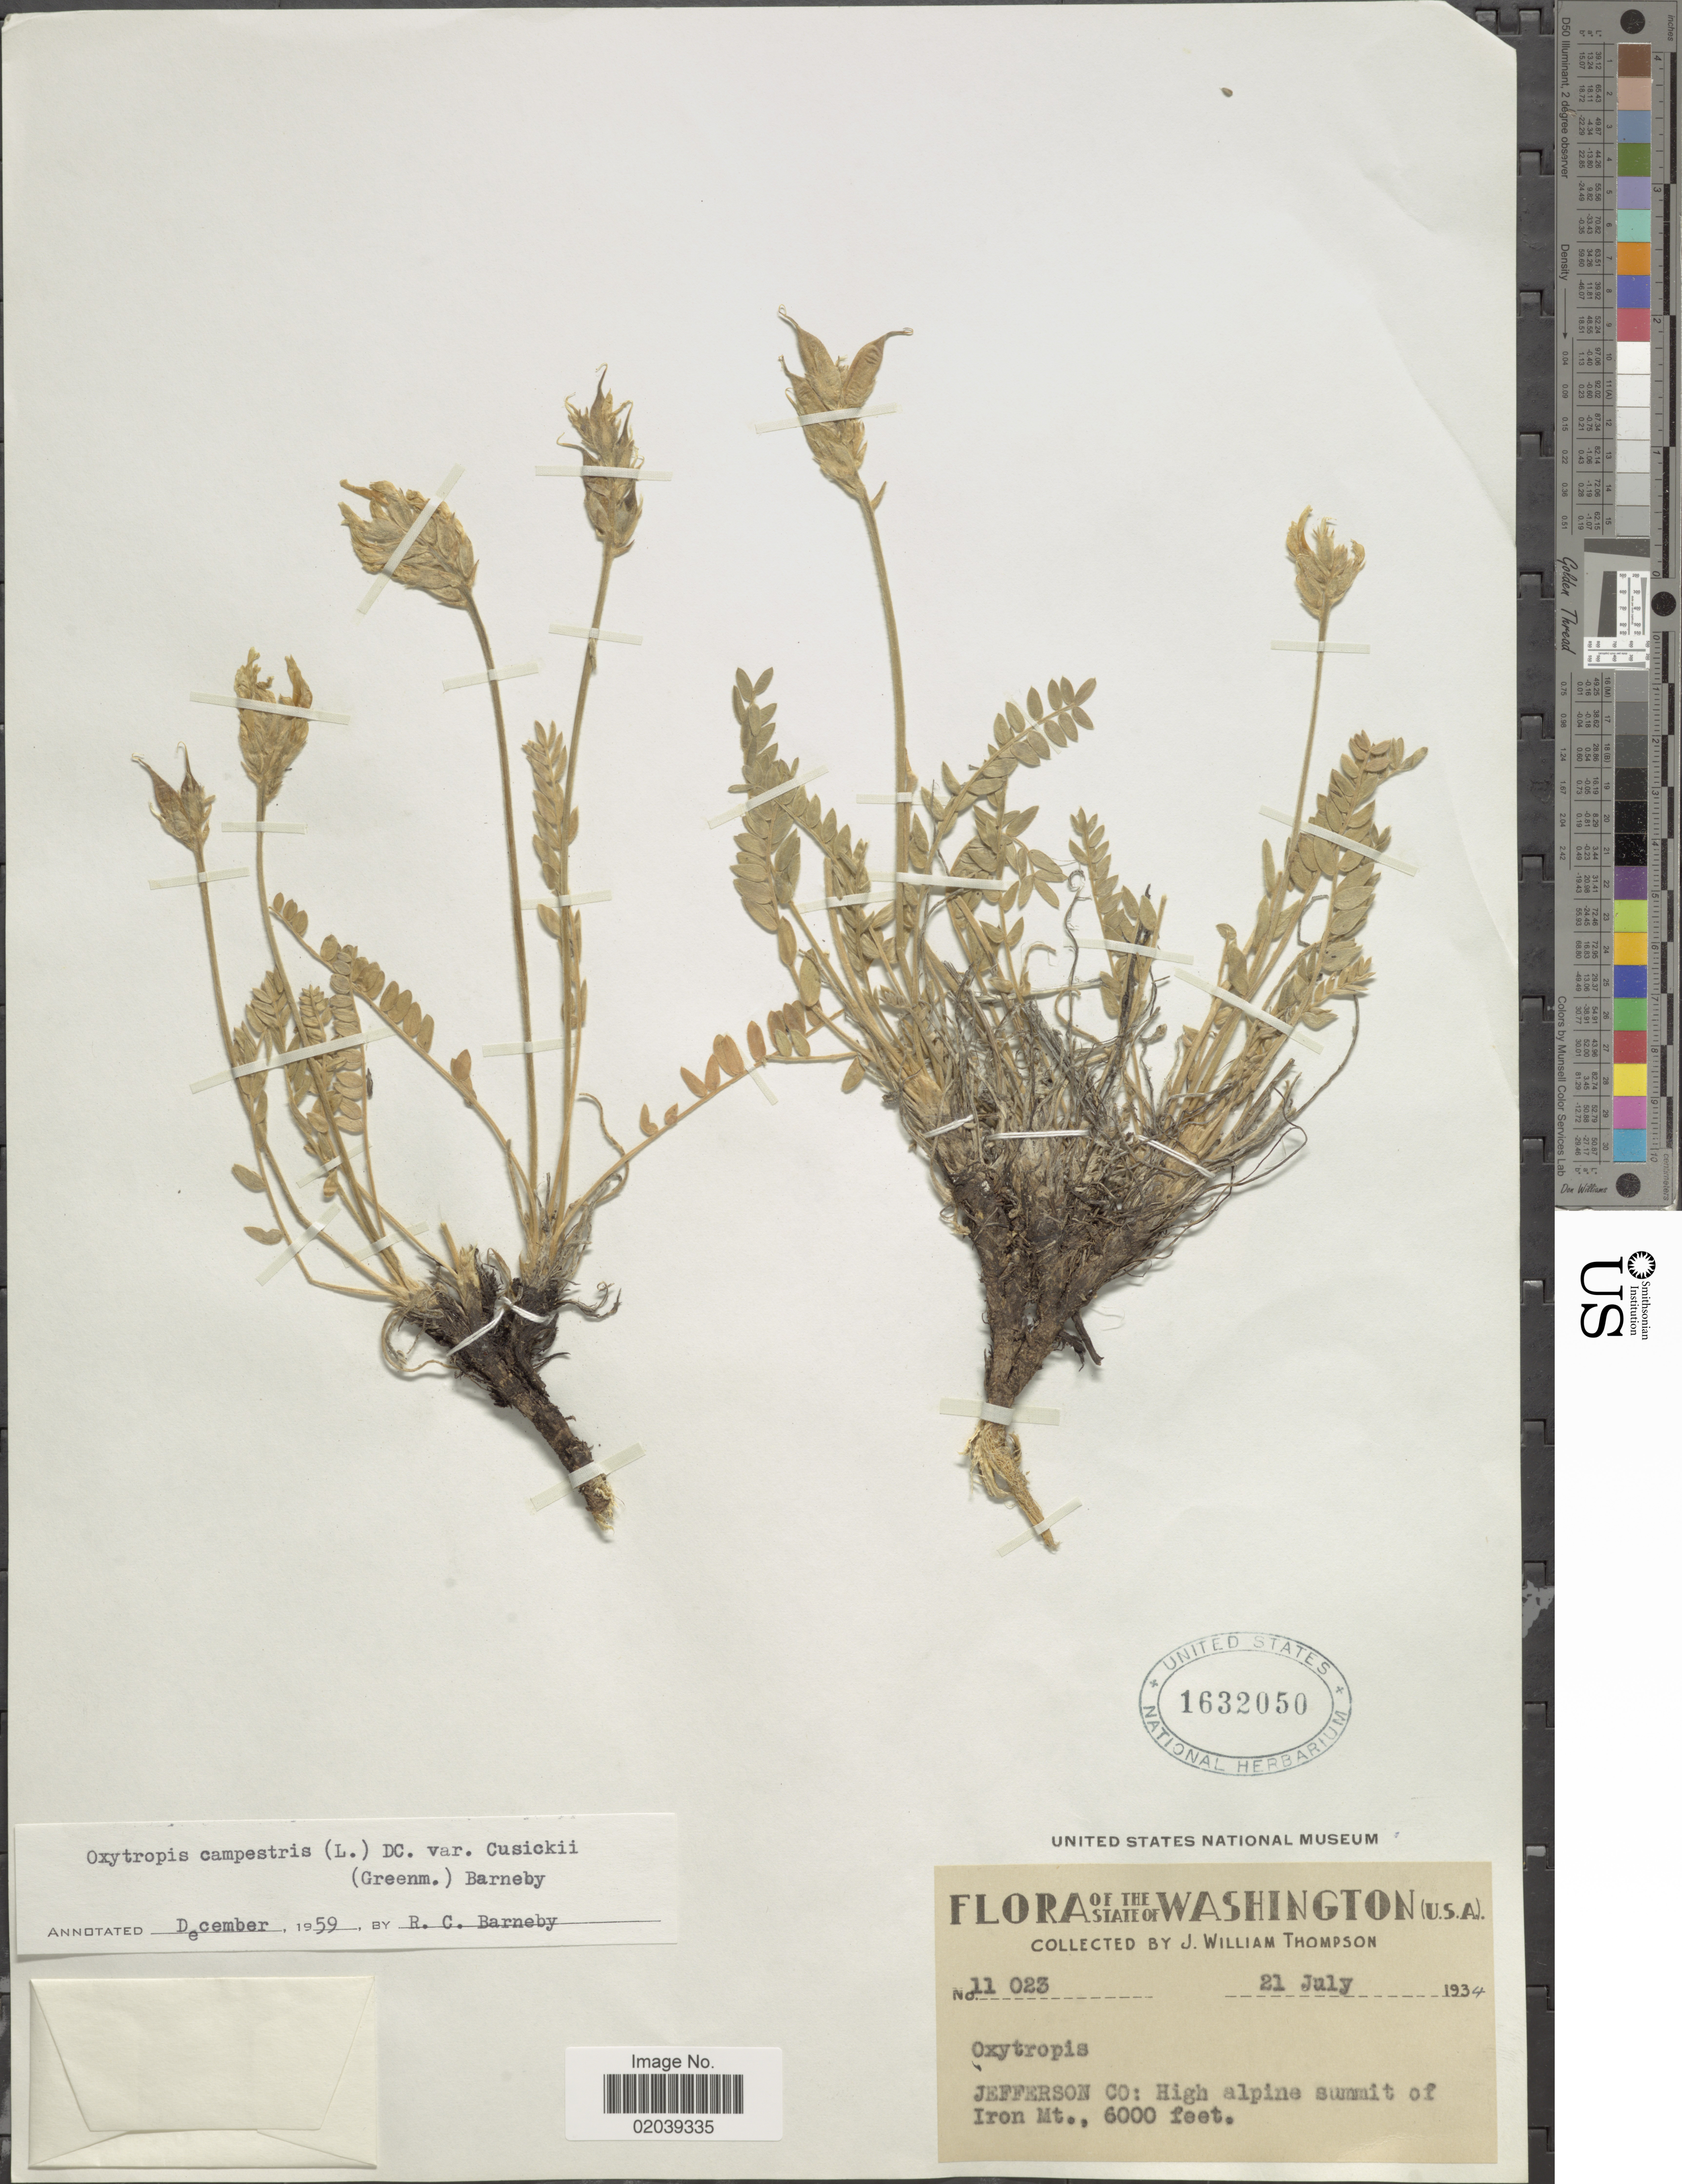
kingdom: Plantae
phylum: Tracheophyta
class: Magnoliopsida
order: Fabales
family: Fabaceae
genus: Oxytropis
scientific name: Oxytropis campestris var. cusickii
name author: (Greenm.) Barneby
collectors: J. W. Thompson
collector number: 11023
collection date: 1934-07-21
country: United States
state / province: Washington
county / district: Jefferson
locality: Jefferson Co: High alpine summit of Iron Mt.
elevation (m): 1829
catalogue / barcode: US 1632050